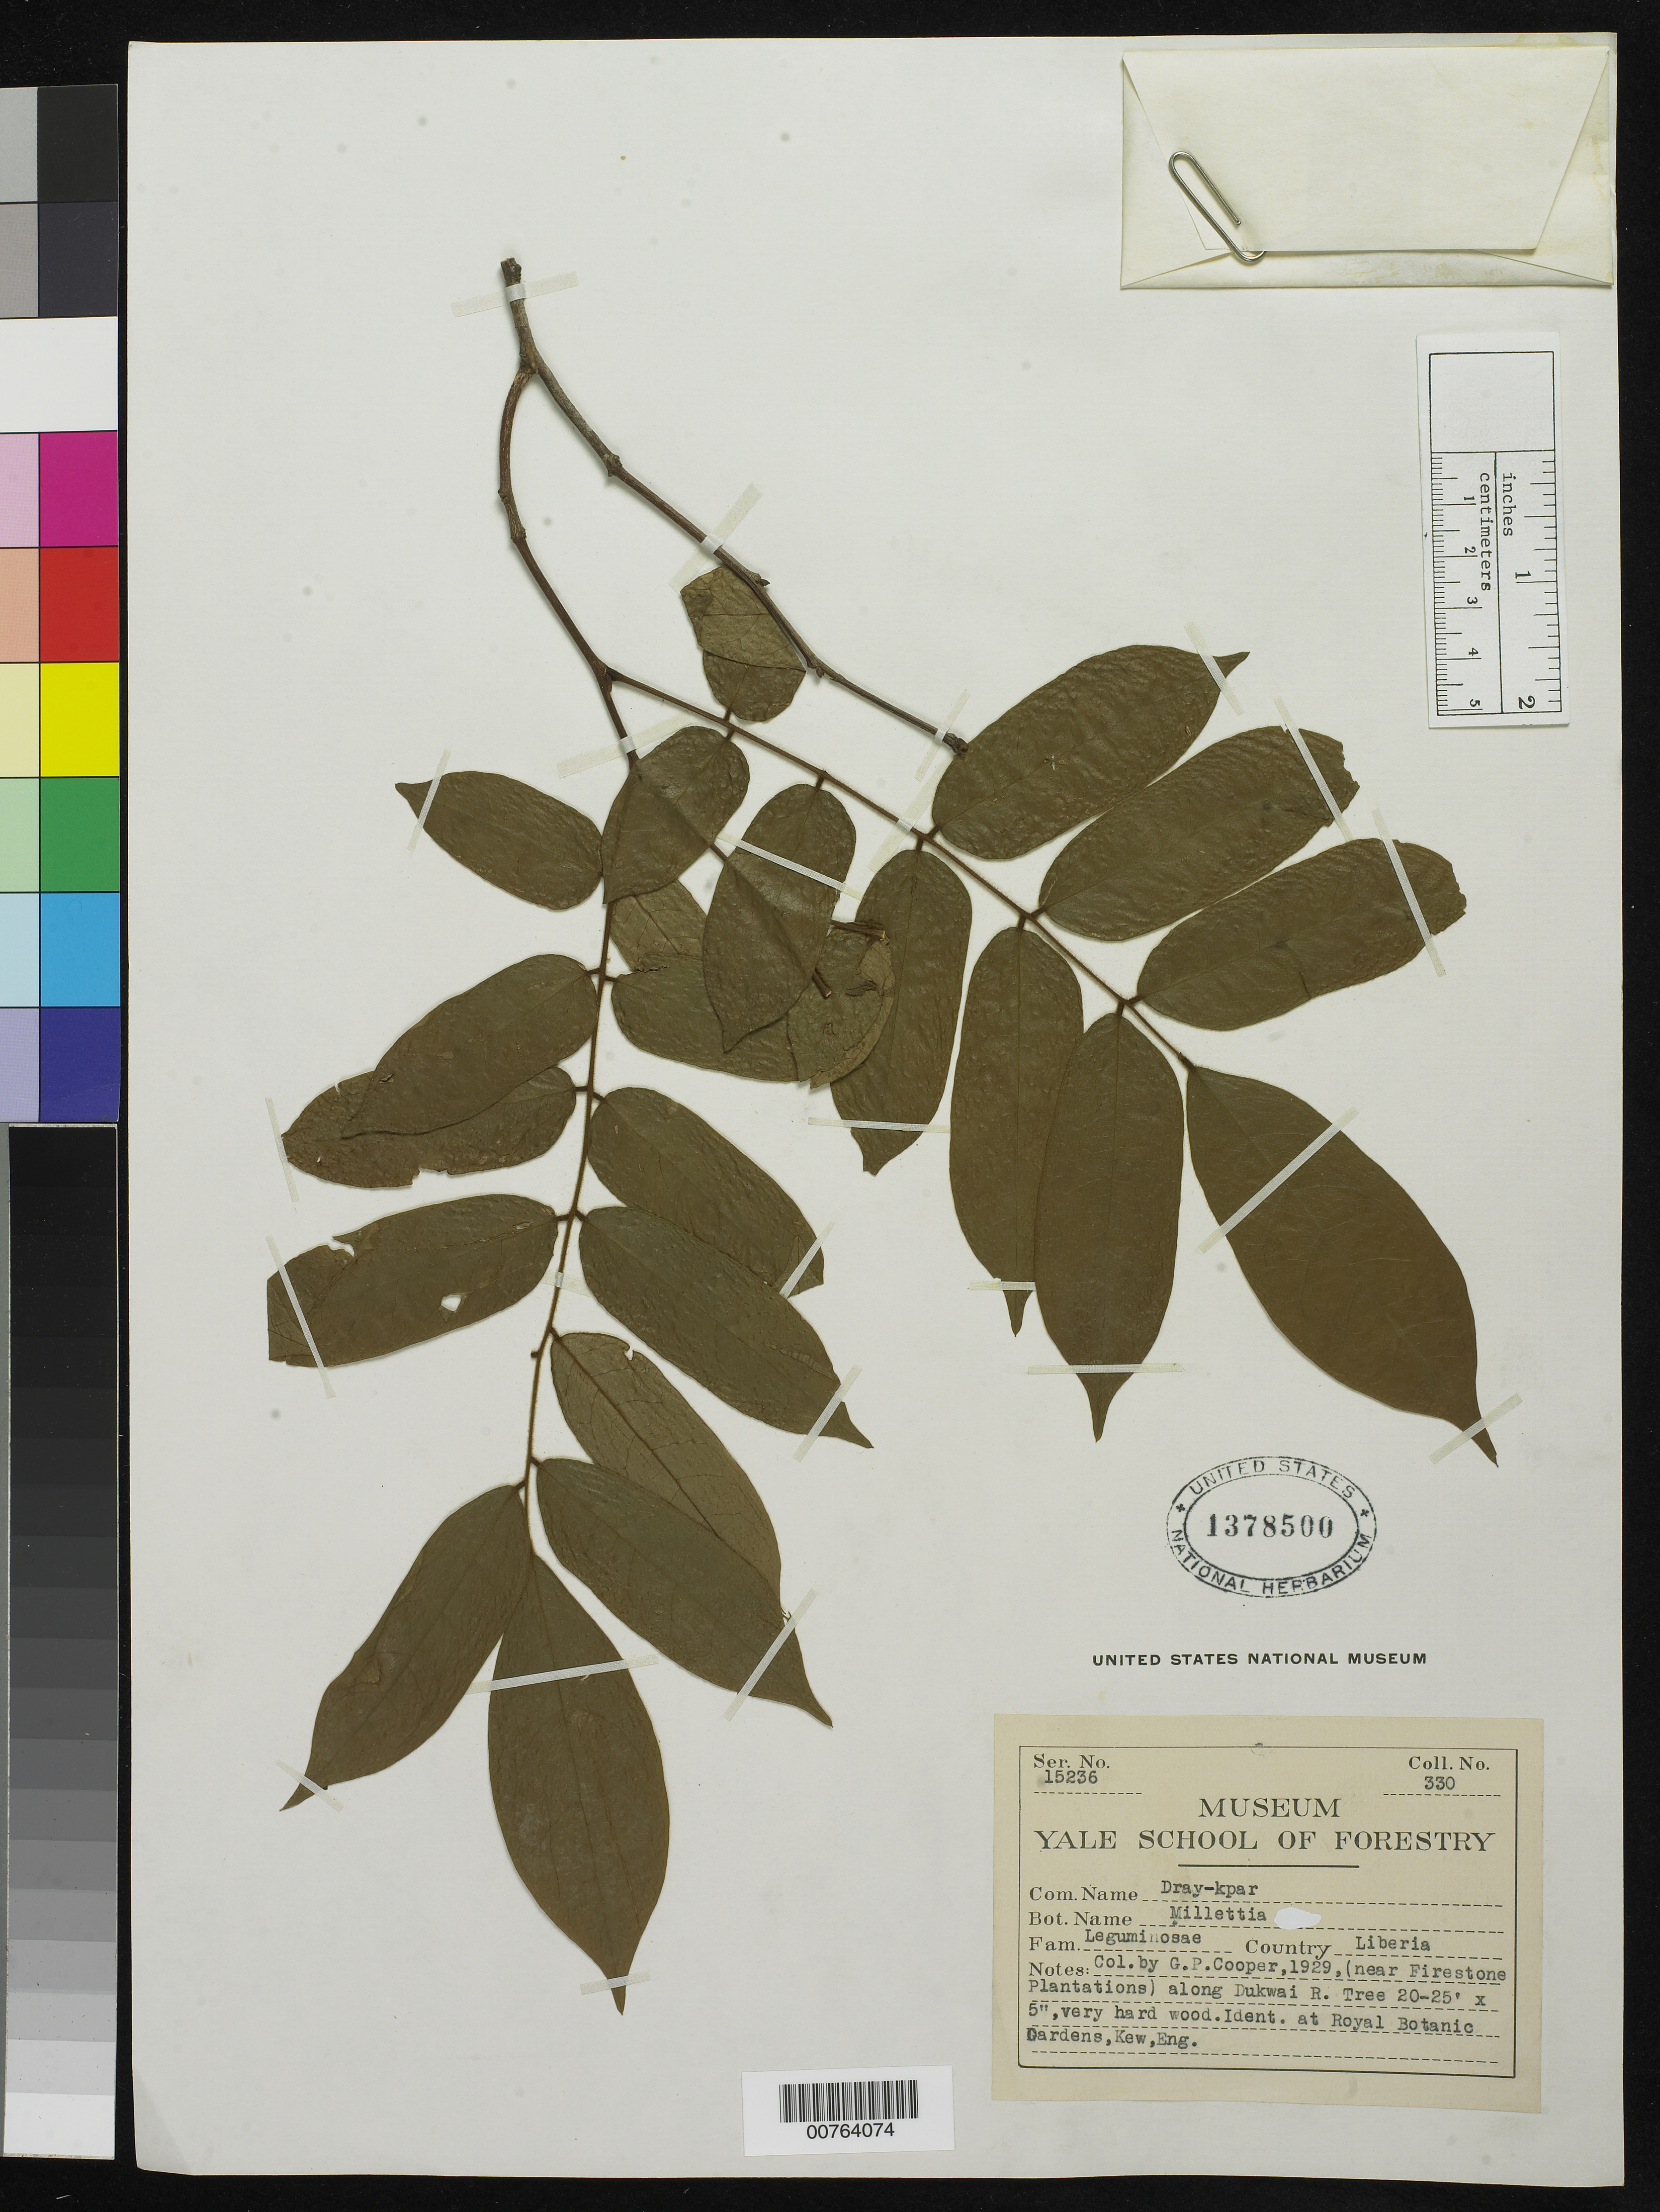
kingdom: Plantae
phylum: Tracheophyta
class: Magnoliopsida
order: Fabales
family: Fabaceae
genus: Millettia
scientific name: Millettia sp.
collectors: G. Cooper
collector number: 330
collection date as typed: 1929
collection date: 1929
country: Liberia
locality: (near Firestone Plantations) along Dukwai River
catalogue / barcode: US 1378500